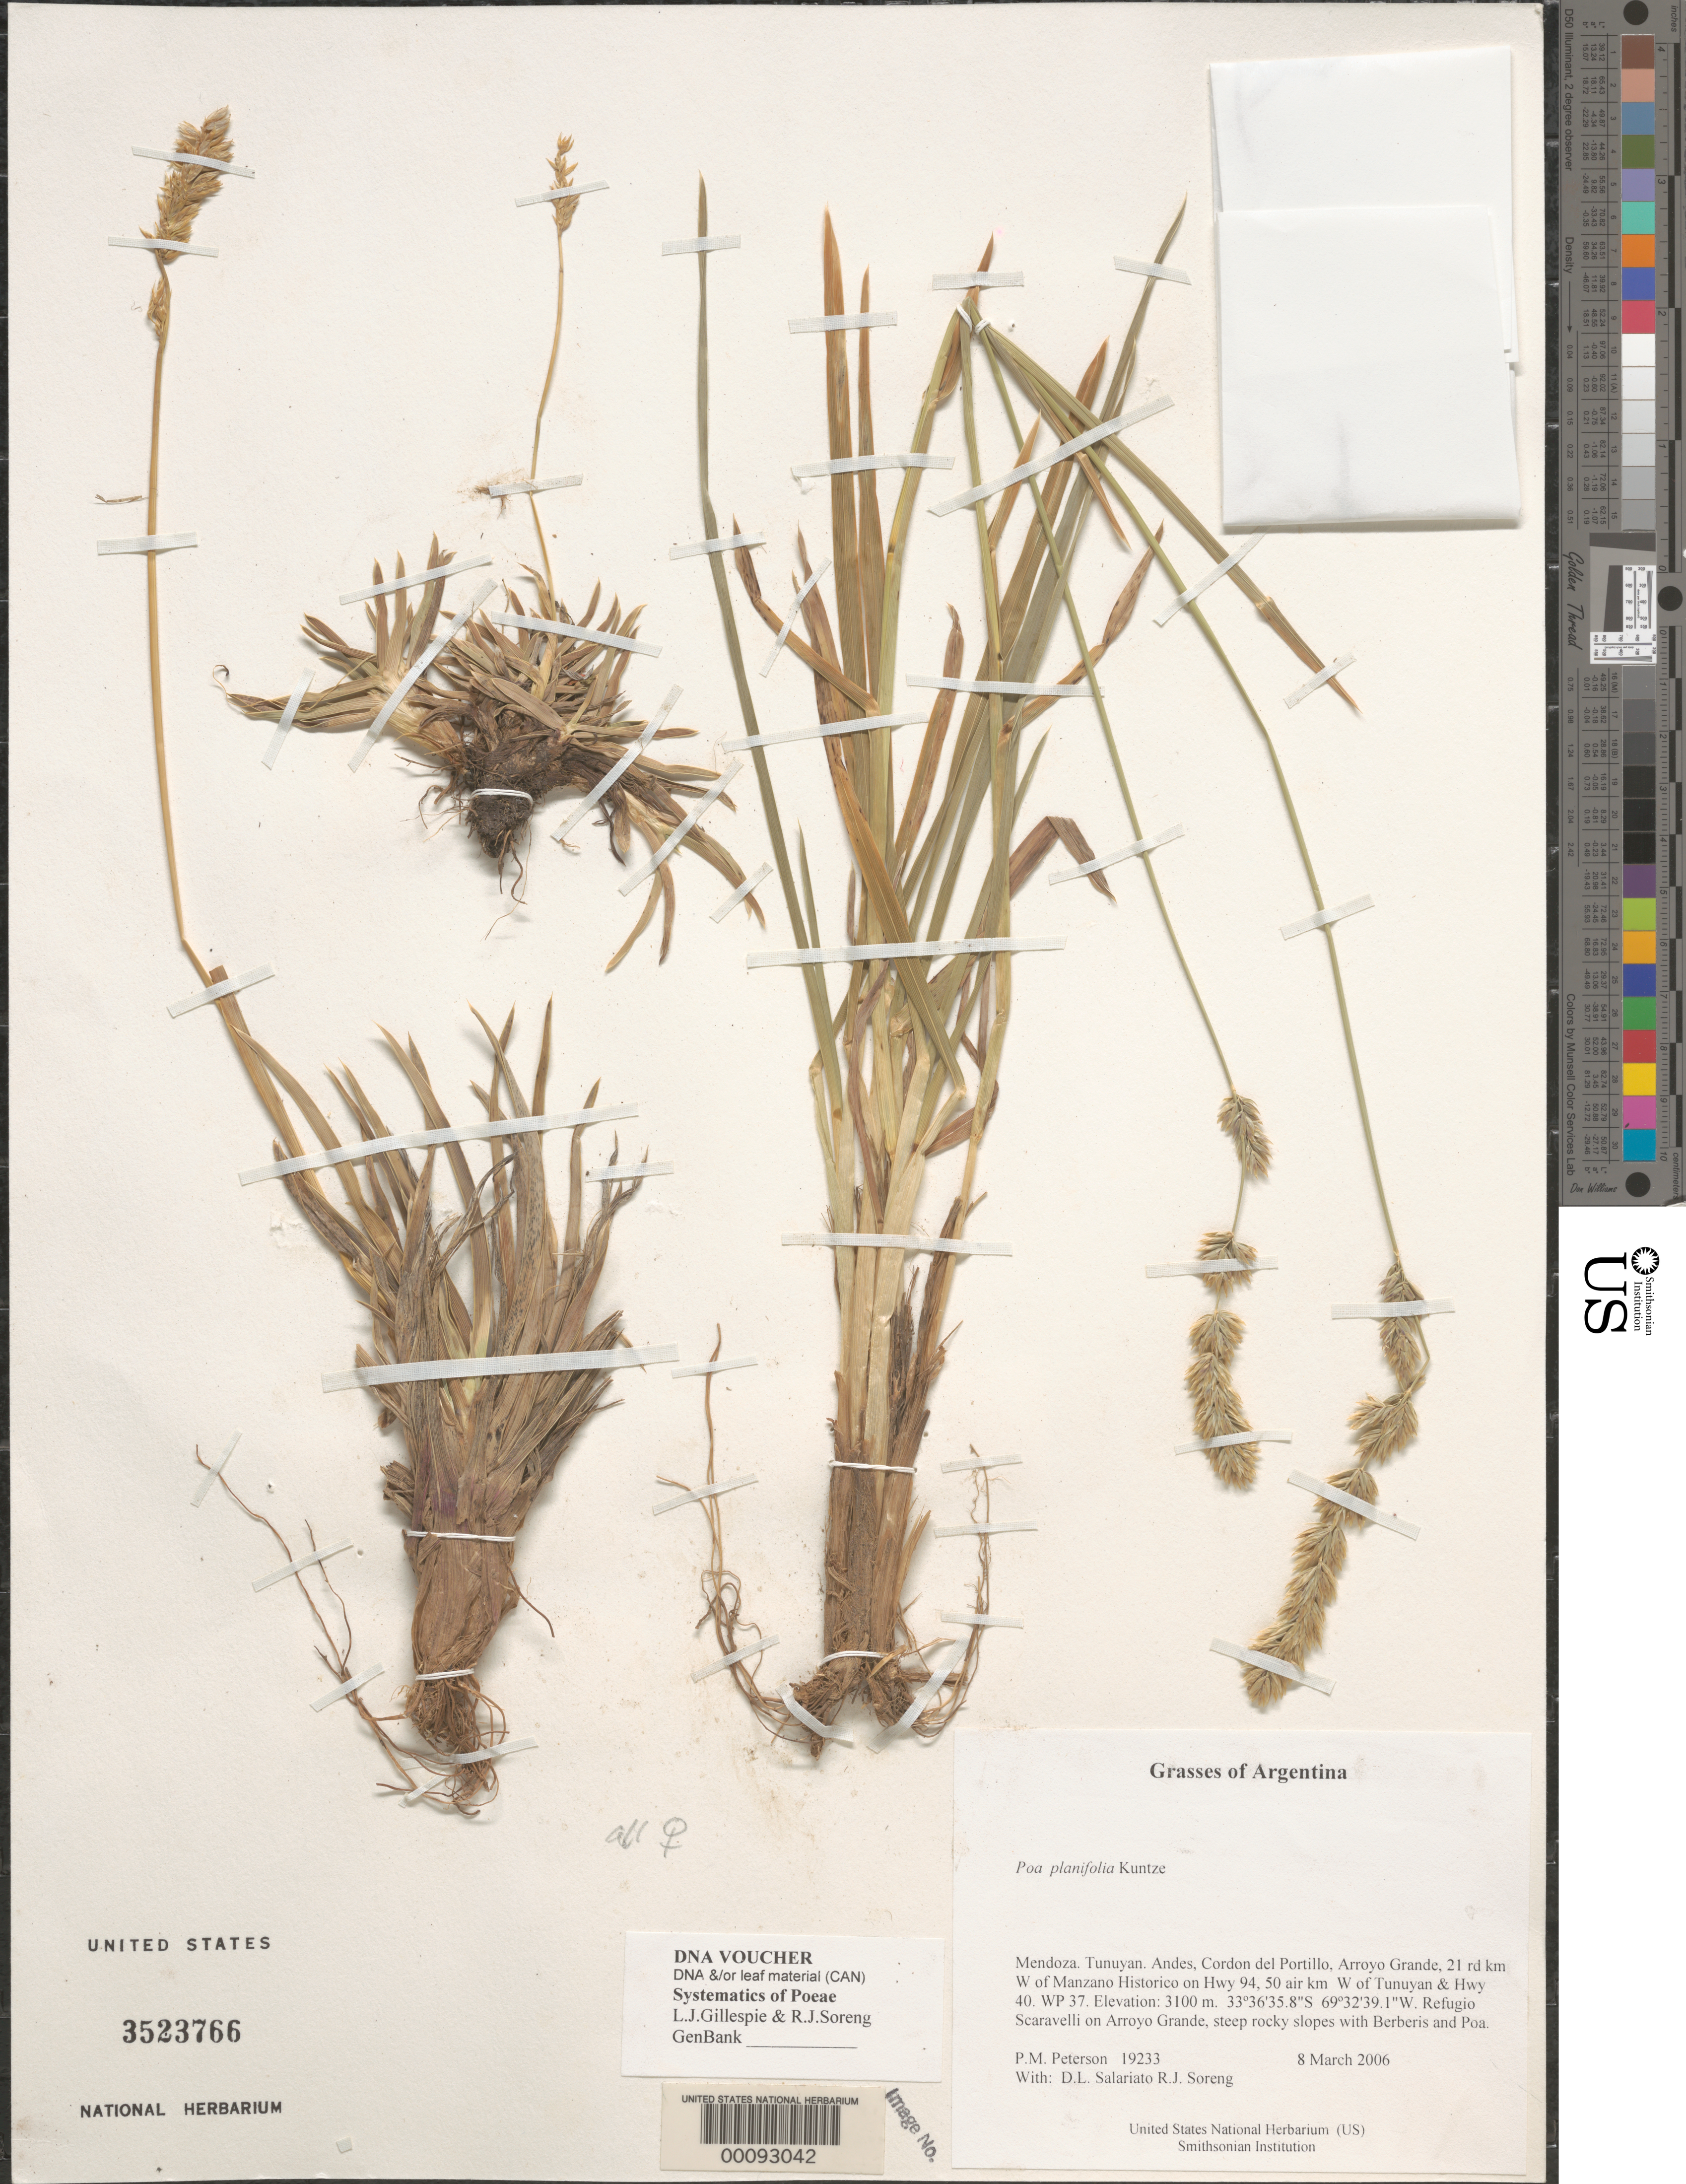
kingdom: Plantae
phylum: Tracheophyta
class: Liliopsida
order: Poales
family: Poaceae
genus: Poa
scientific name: Poa planifolia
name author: Kuntze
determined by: Soreng, Robert J., Research Associate (BOT), Smithsonian Institution - National Museum of Natural History (UNITED STATES)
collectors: P. M. Peterson, R. J. Soreng, D. Salariato & A. Panizza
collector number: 19233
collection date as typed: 08 Mar 2006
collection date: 2006-03-08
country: Argentina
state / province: Mendoza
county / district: Tunuyan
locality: Andes, Cordon del Portillo, Arroyo Grande, 21 rd km W of Manzano Historico on Hwy 94, 50 air km W of Tunuyan & Hwy 40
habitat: Refugio Scaravelli on Arroyo Grande, steep rocky slopes with Berberis and Poa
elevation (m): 3100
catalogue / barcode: US 3523766